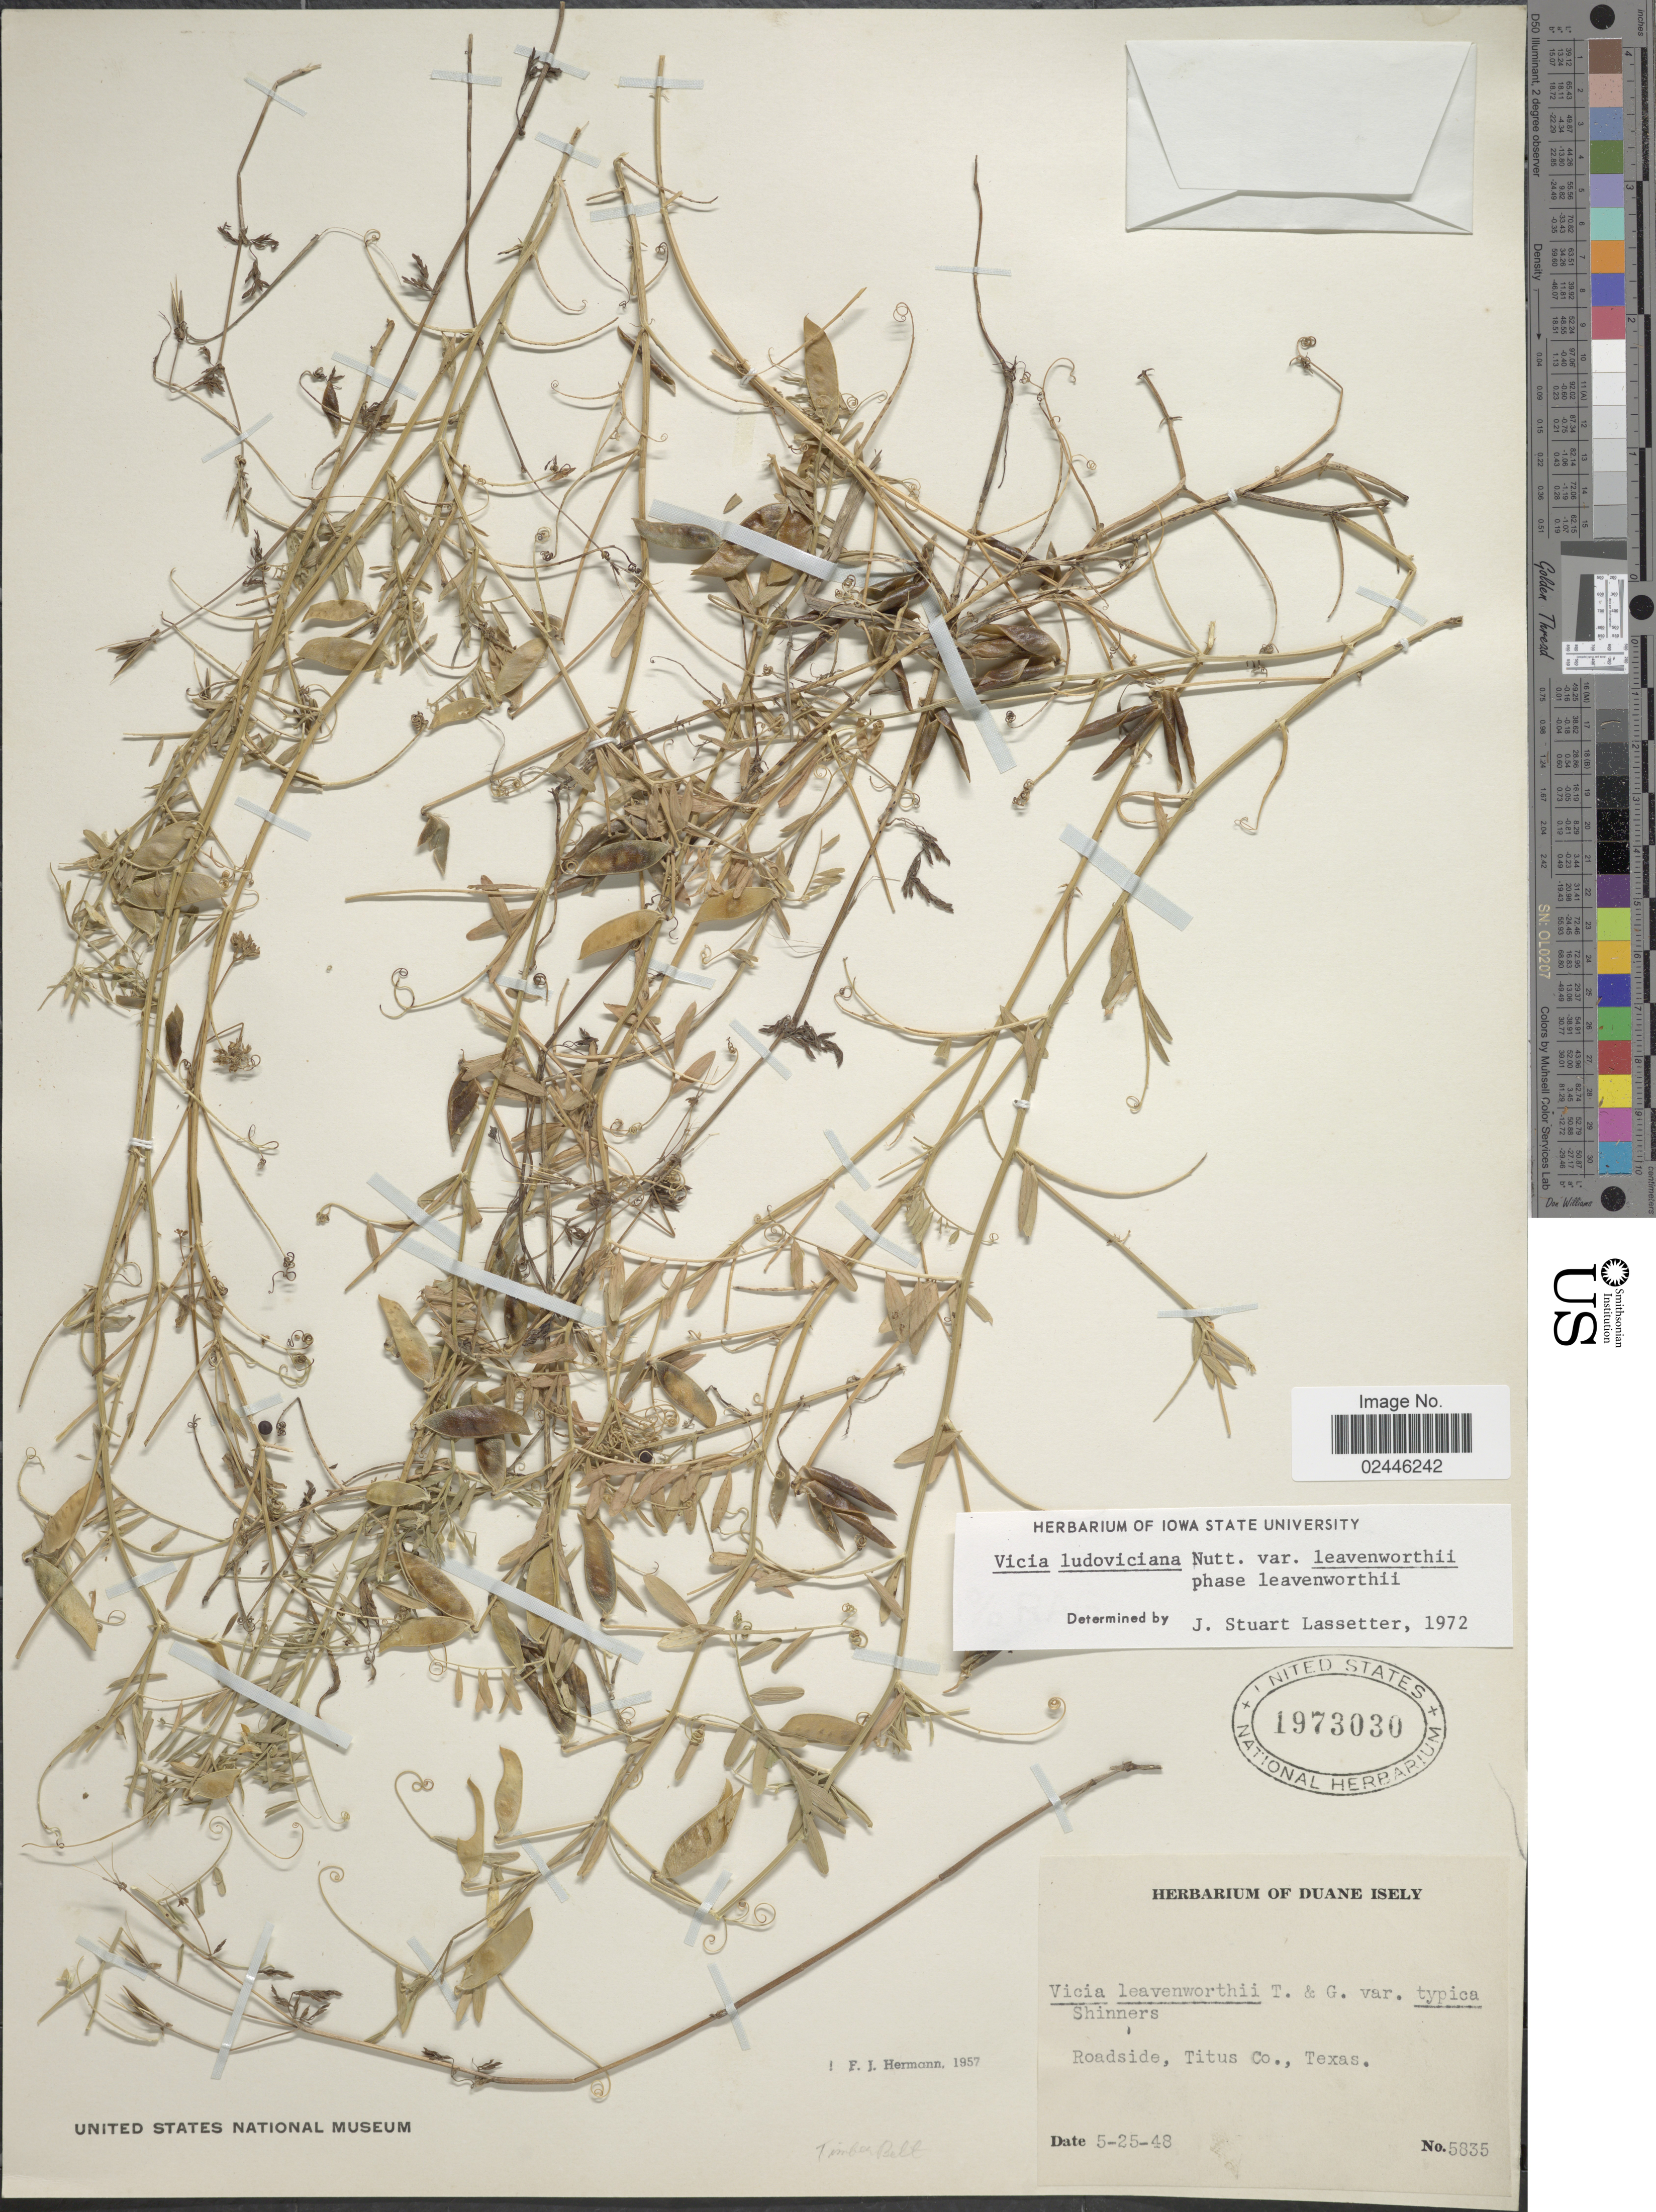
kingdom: Plantae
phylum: Tracheophyta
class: Magnoliopsida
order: Fabales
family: Fabaceae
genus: Vicia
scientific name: Vicia ludoviciana var. leavenworthii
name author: (Torr. & A. Gray) Broich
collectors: ex. herb. Duane Isely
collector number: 5835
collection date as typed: Transcribed d/m/y: 25/5/48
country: United States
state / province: Texas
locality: Roadside, Titus Co. Timber Belt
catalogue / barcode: US 1973030